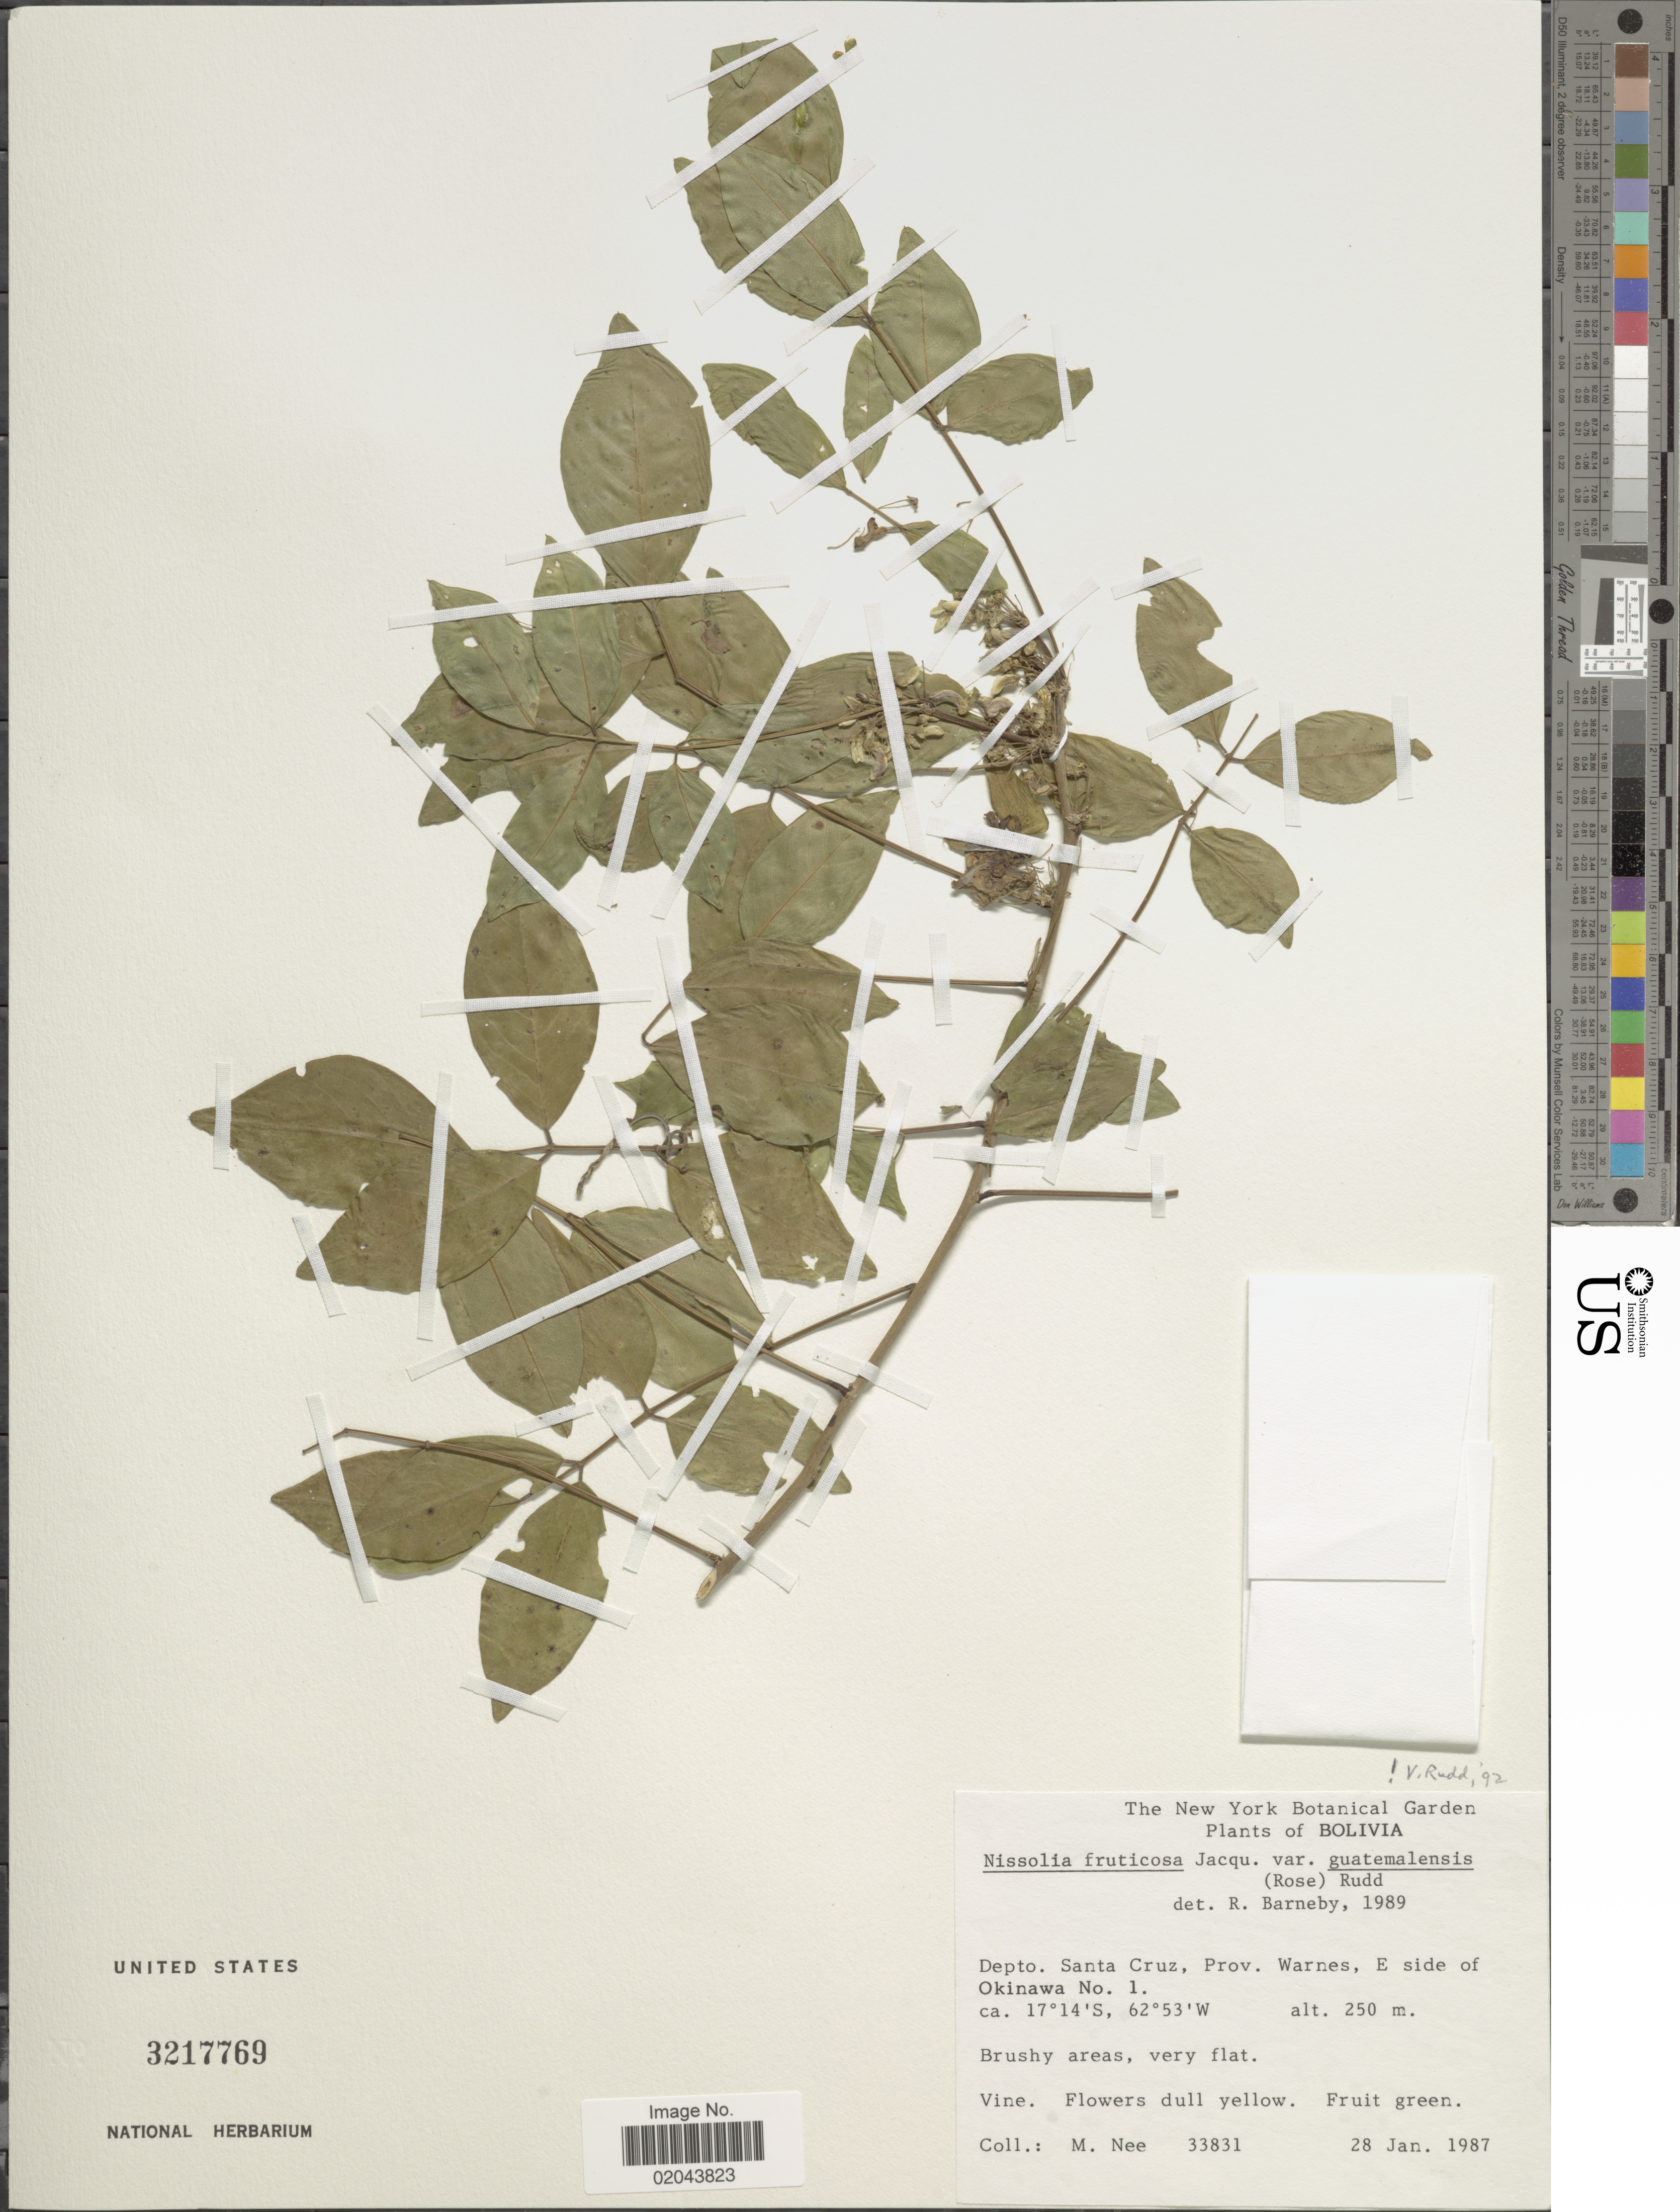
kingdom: Plantae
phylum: Tracheophyta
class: Magnoliopsida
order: Fabales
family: Fabaceae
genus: Nissolia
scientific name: Nissolia fruticosa var. guatemalensis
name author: (Rose) Rudd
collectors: M. Nee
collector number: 33831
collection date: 1987-01-28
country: Bolivia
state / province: Santa Cruz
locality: Prov. Warnes, E side of Okinawa No. 1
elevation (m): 250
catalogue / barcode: US 3217769